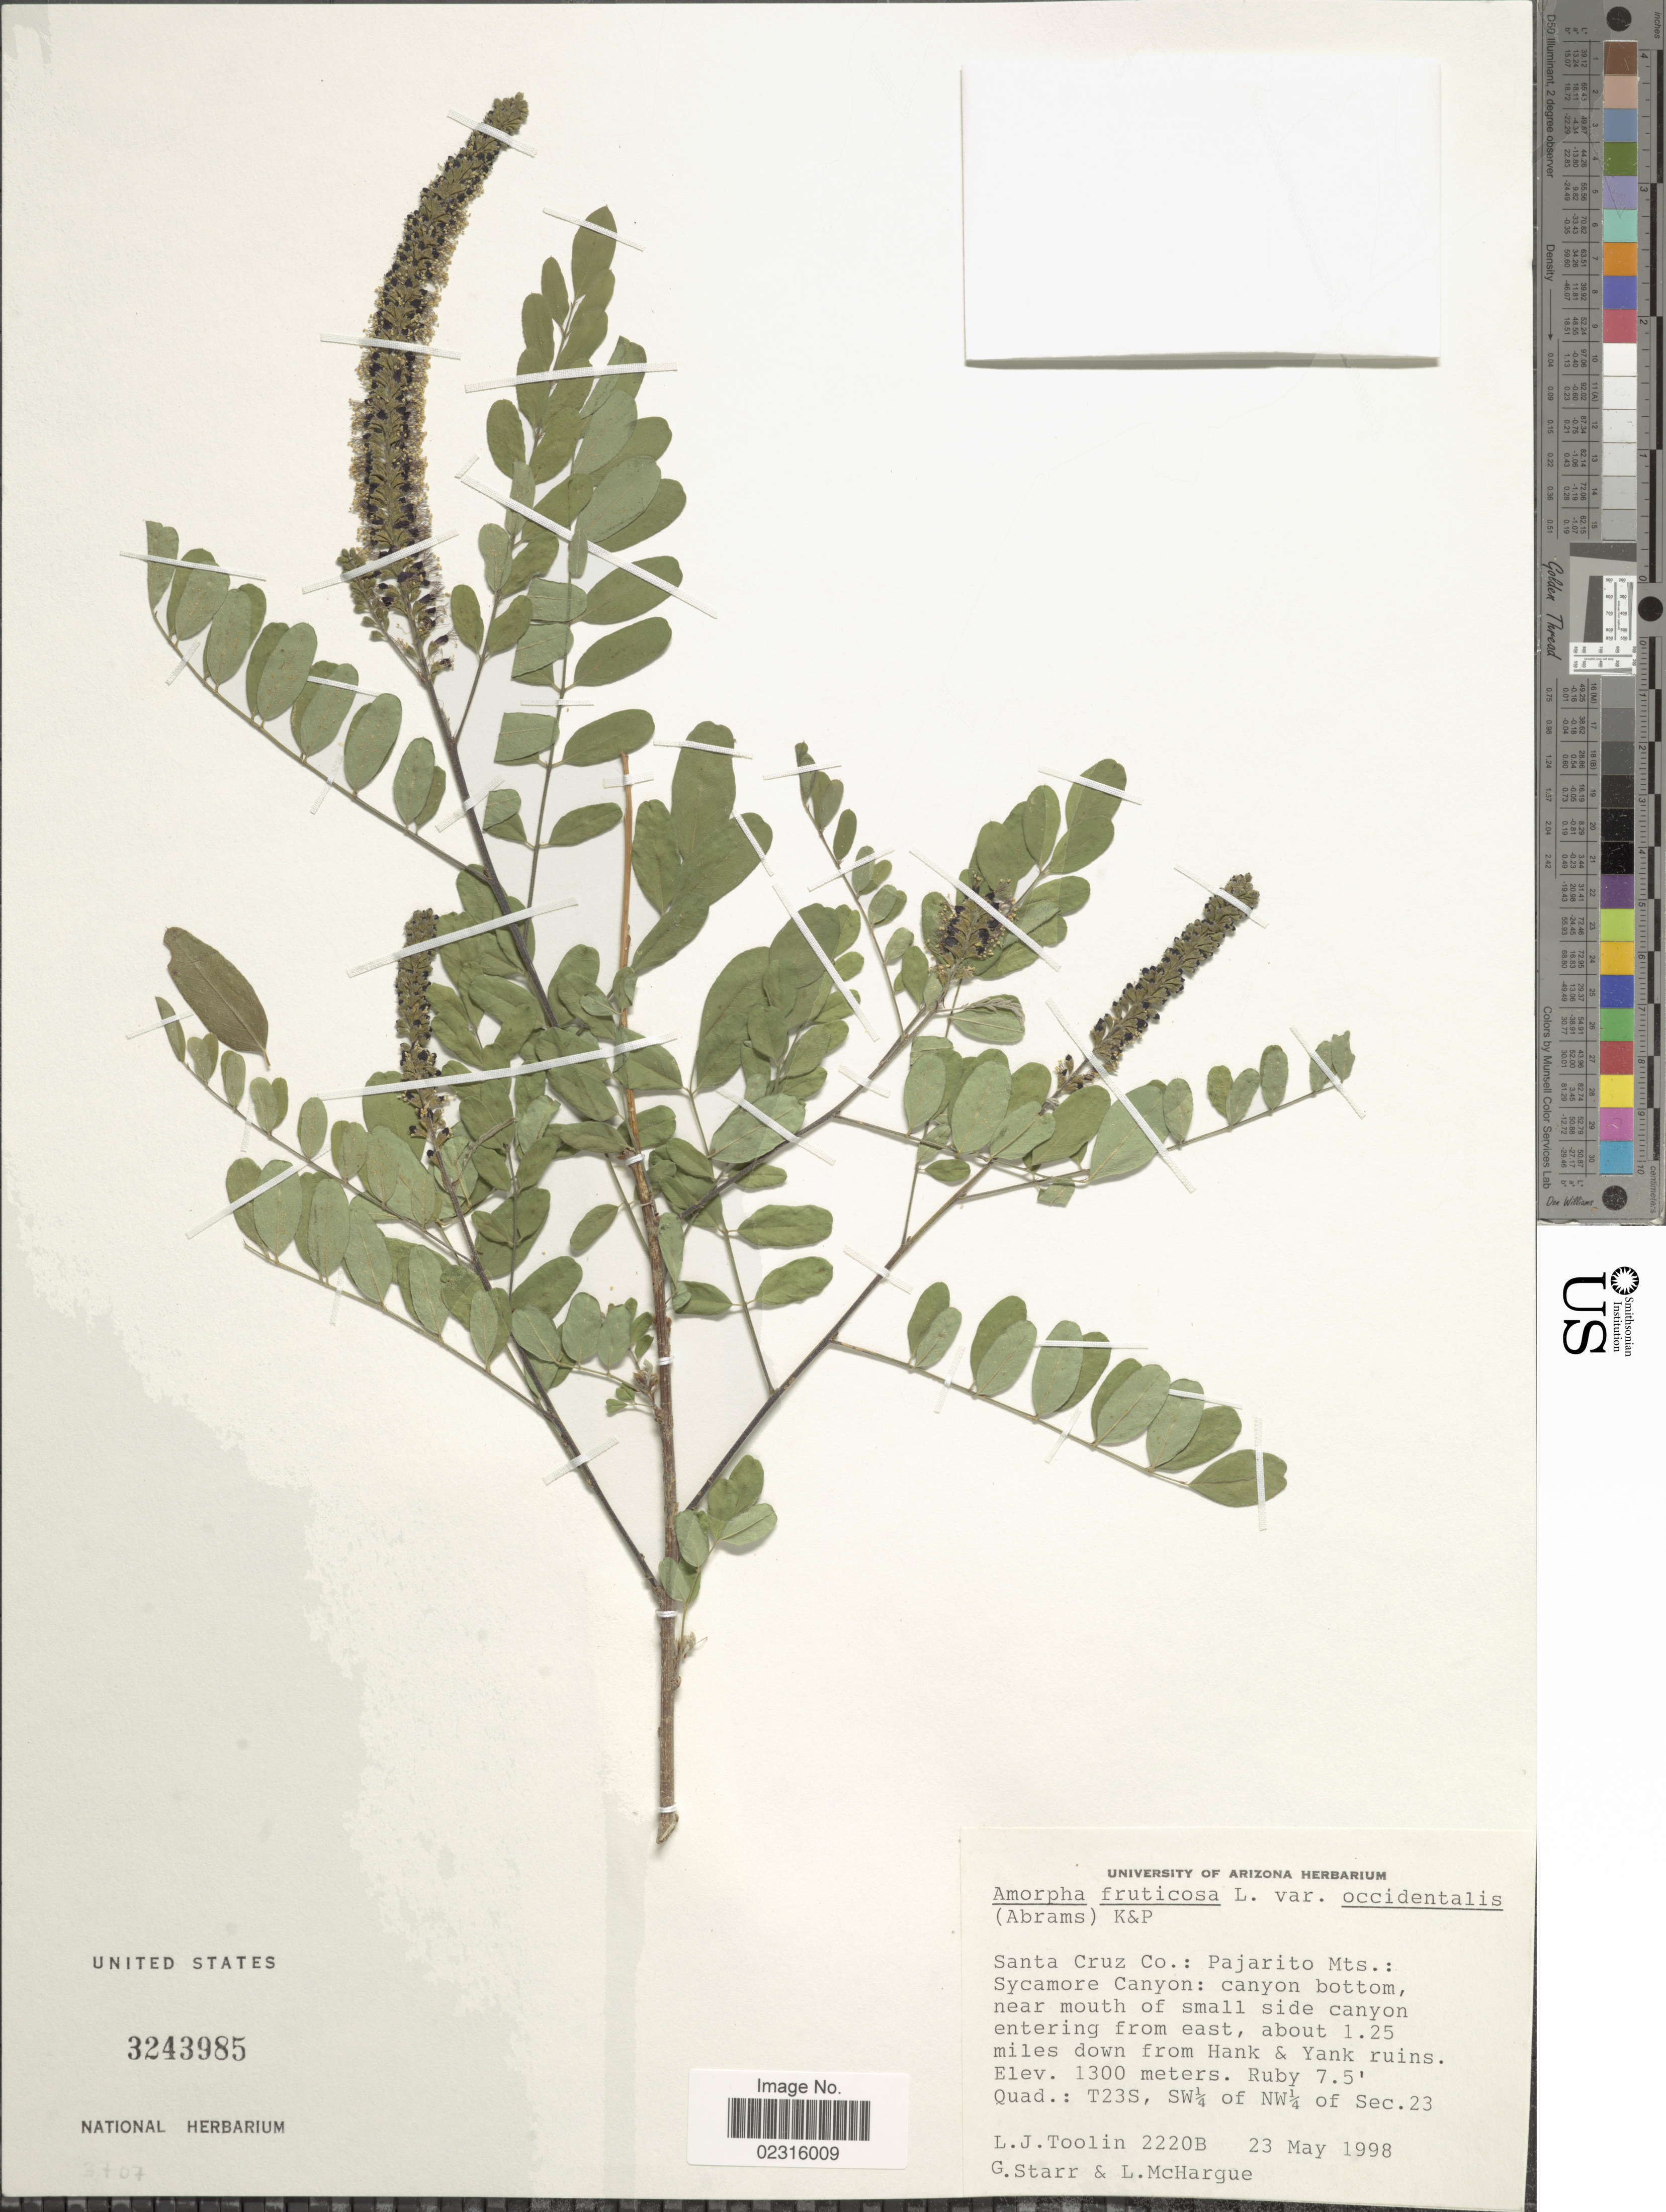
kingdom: Plantae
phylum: Tracheophyta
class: Magnoliopsida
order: Fabales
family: Fabaceae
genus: Amorpha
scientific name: Amorpha fruticosa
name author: L.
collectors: L. J. Toolin, G. Starr & L. Mchargue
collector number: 2220B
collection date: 1998-05-23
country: United States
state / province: Arizona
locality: Santa Cruz Co.: Pajarito Mts.: Sycamore Canyon: canyon bottom, near mouth of small side canyon entering from east, about 1.25 miles down from Hank & Yank ruins, Quad.: T23S, SW1/4 of NW1/4 of Sec.23.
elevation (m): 1300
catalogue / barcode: US 3243985